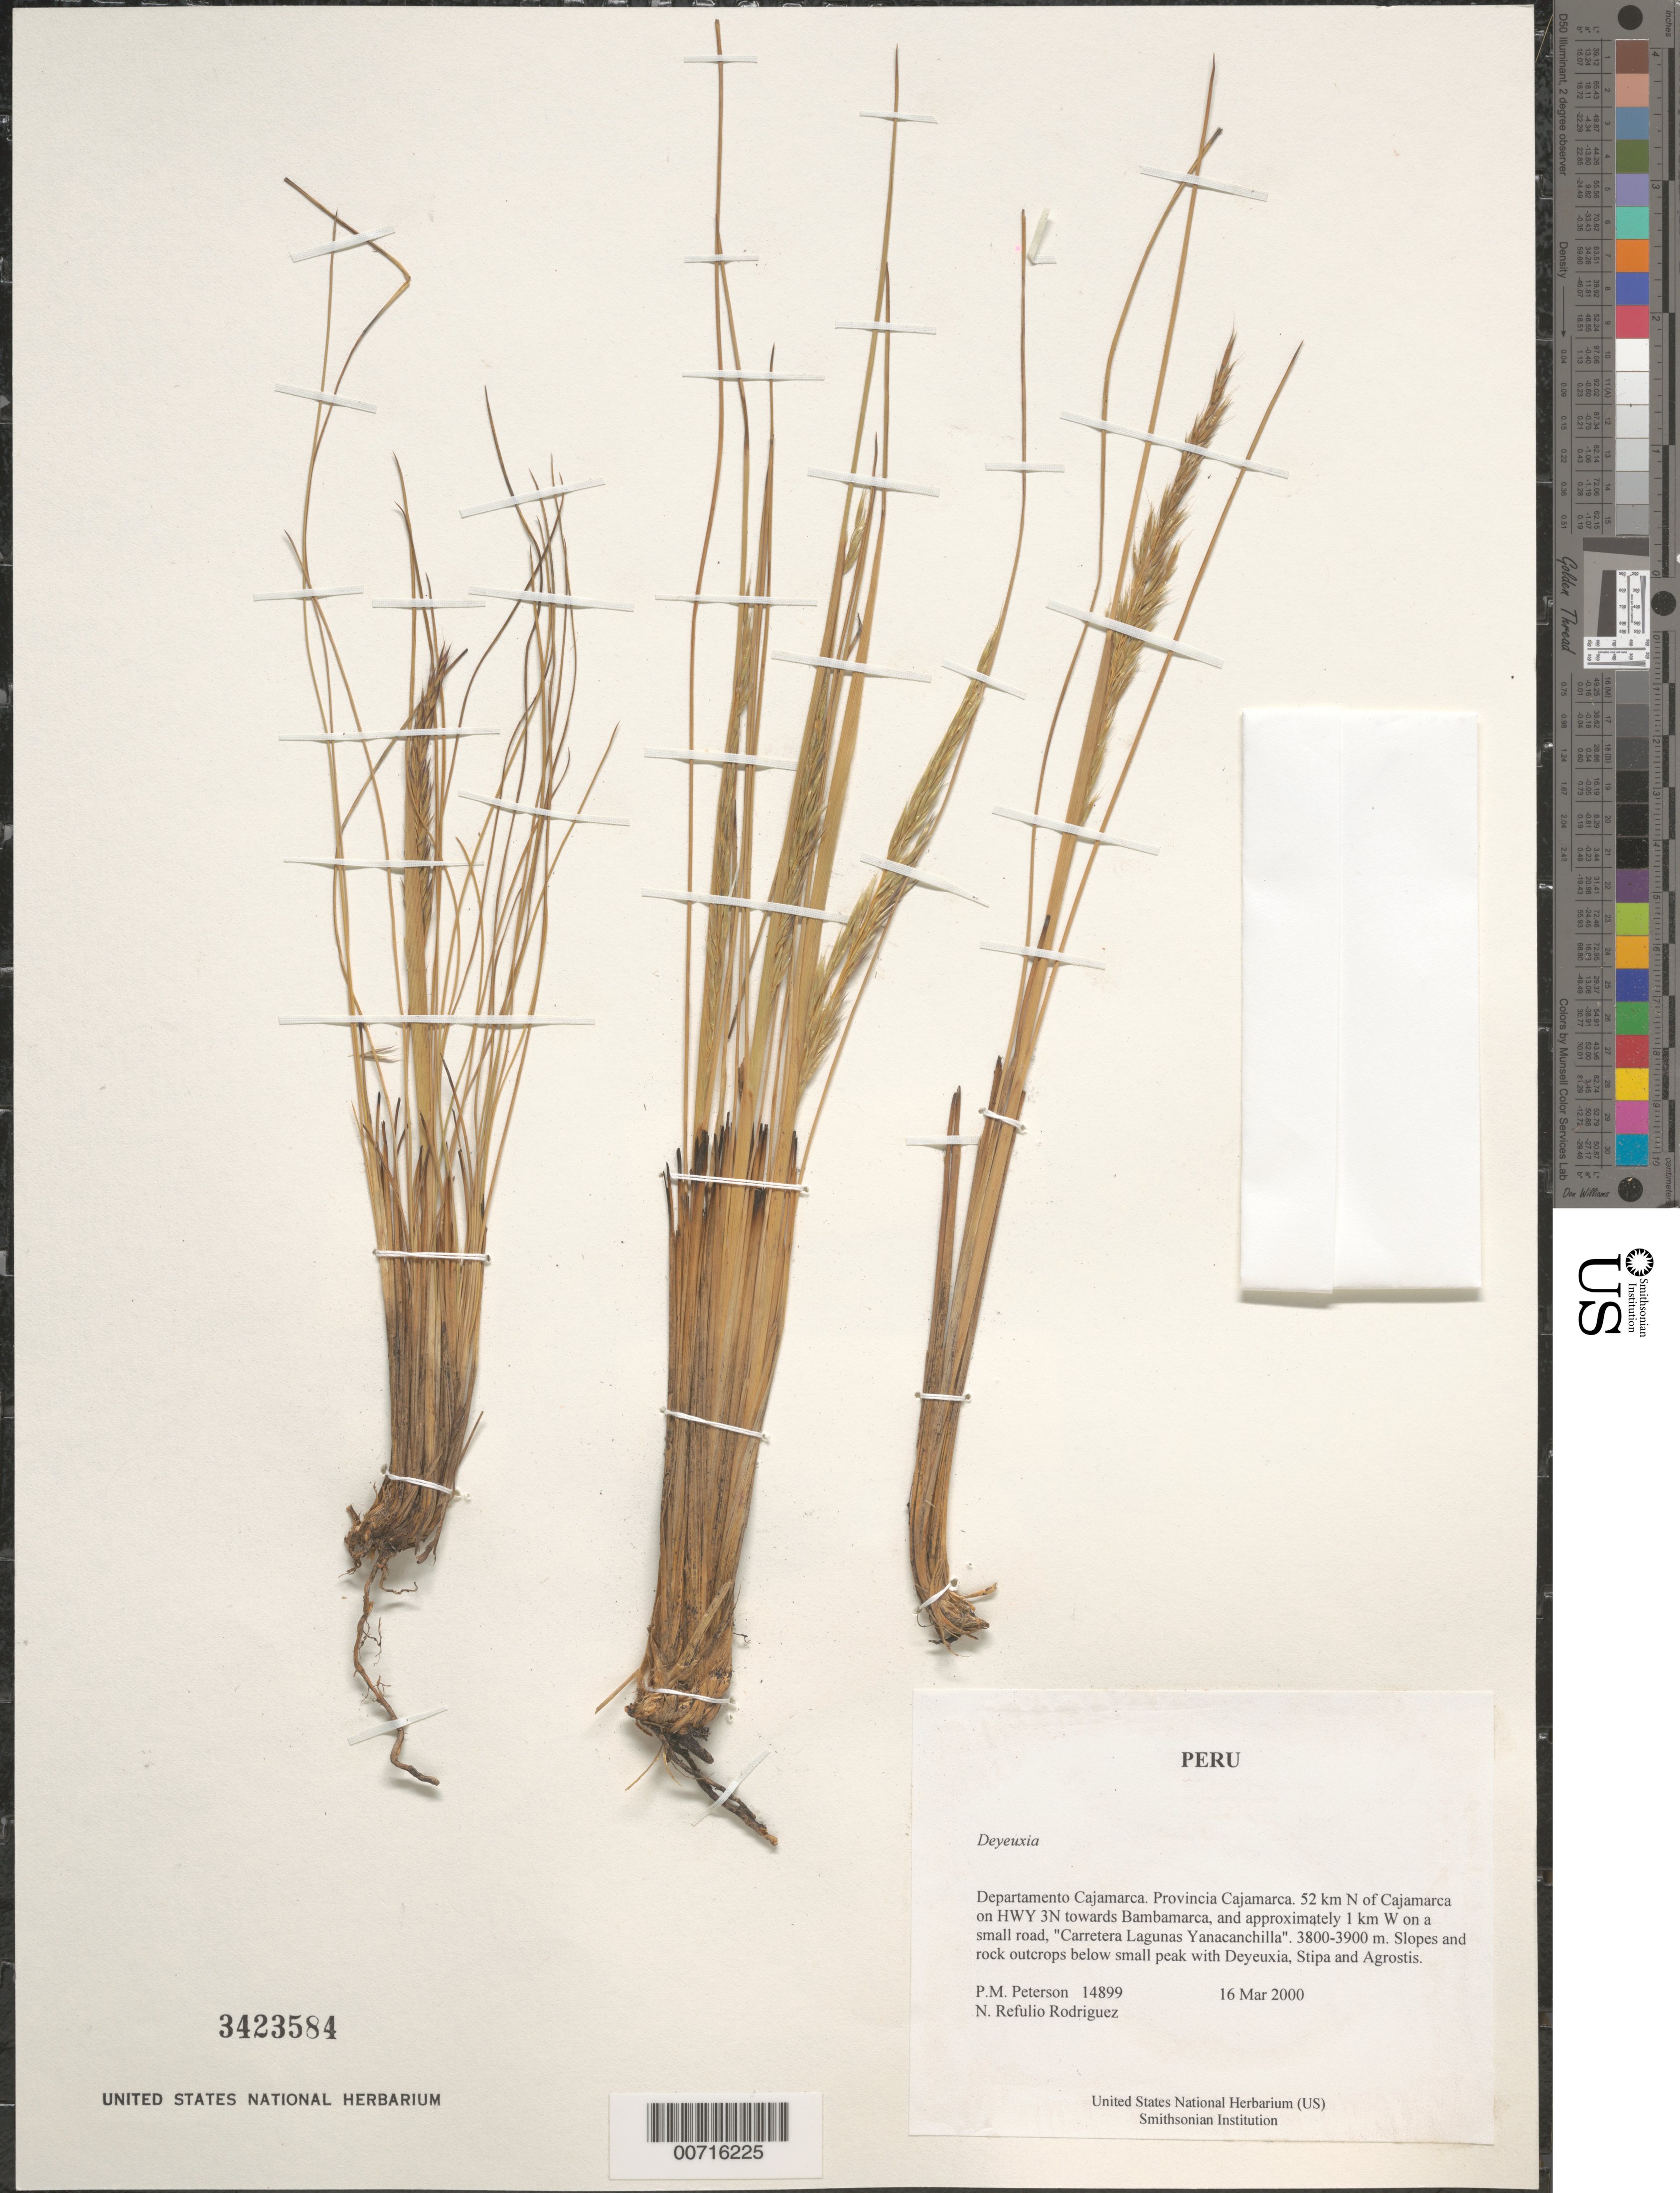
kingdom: Plantae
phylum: Tracheophyta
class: Liliopsida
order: Poales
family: Poaceae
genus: Calamagrostis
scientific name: Calamagrostis sp.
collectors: P. M. Peterson & N. Refulio-Rodríguez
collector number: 14899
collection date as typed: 16 Mar 2000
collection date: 2000-03-16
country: Peru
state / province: Cajamarca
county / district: Cajamarca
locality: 52 km N of Cajamarca on HWY 3N towards Bambamarca, and approximately 1 km W on a small road, "Carretera Lagunas Yanacanchilla".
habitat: Slopes and rock outcrops below small peak with Deyeuxia, Stipa and Agrostis.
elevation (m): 3800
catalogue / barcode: US 3423584